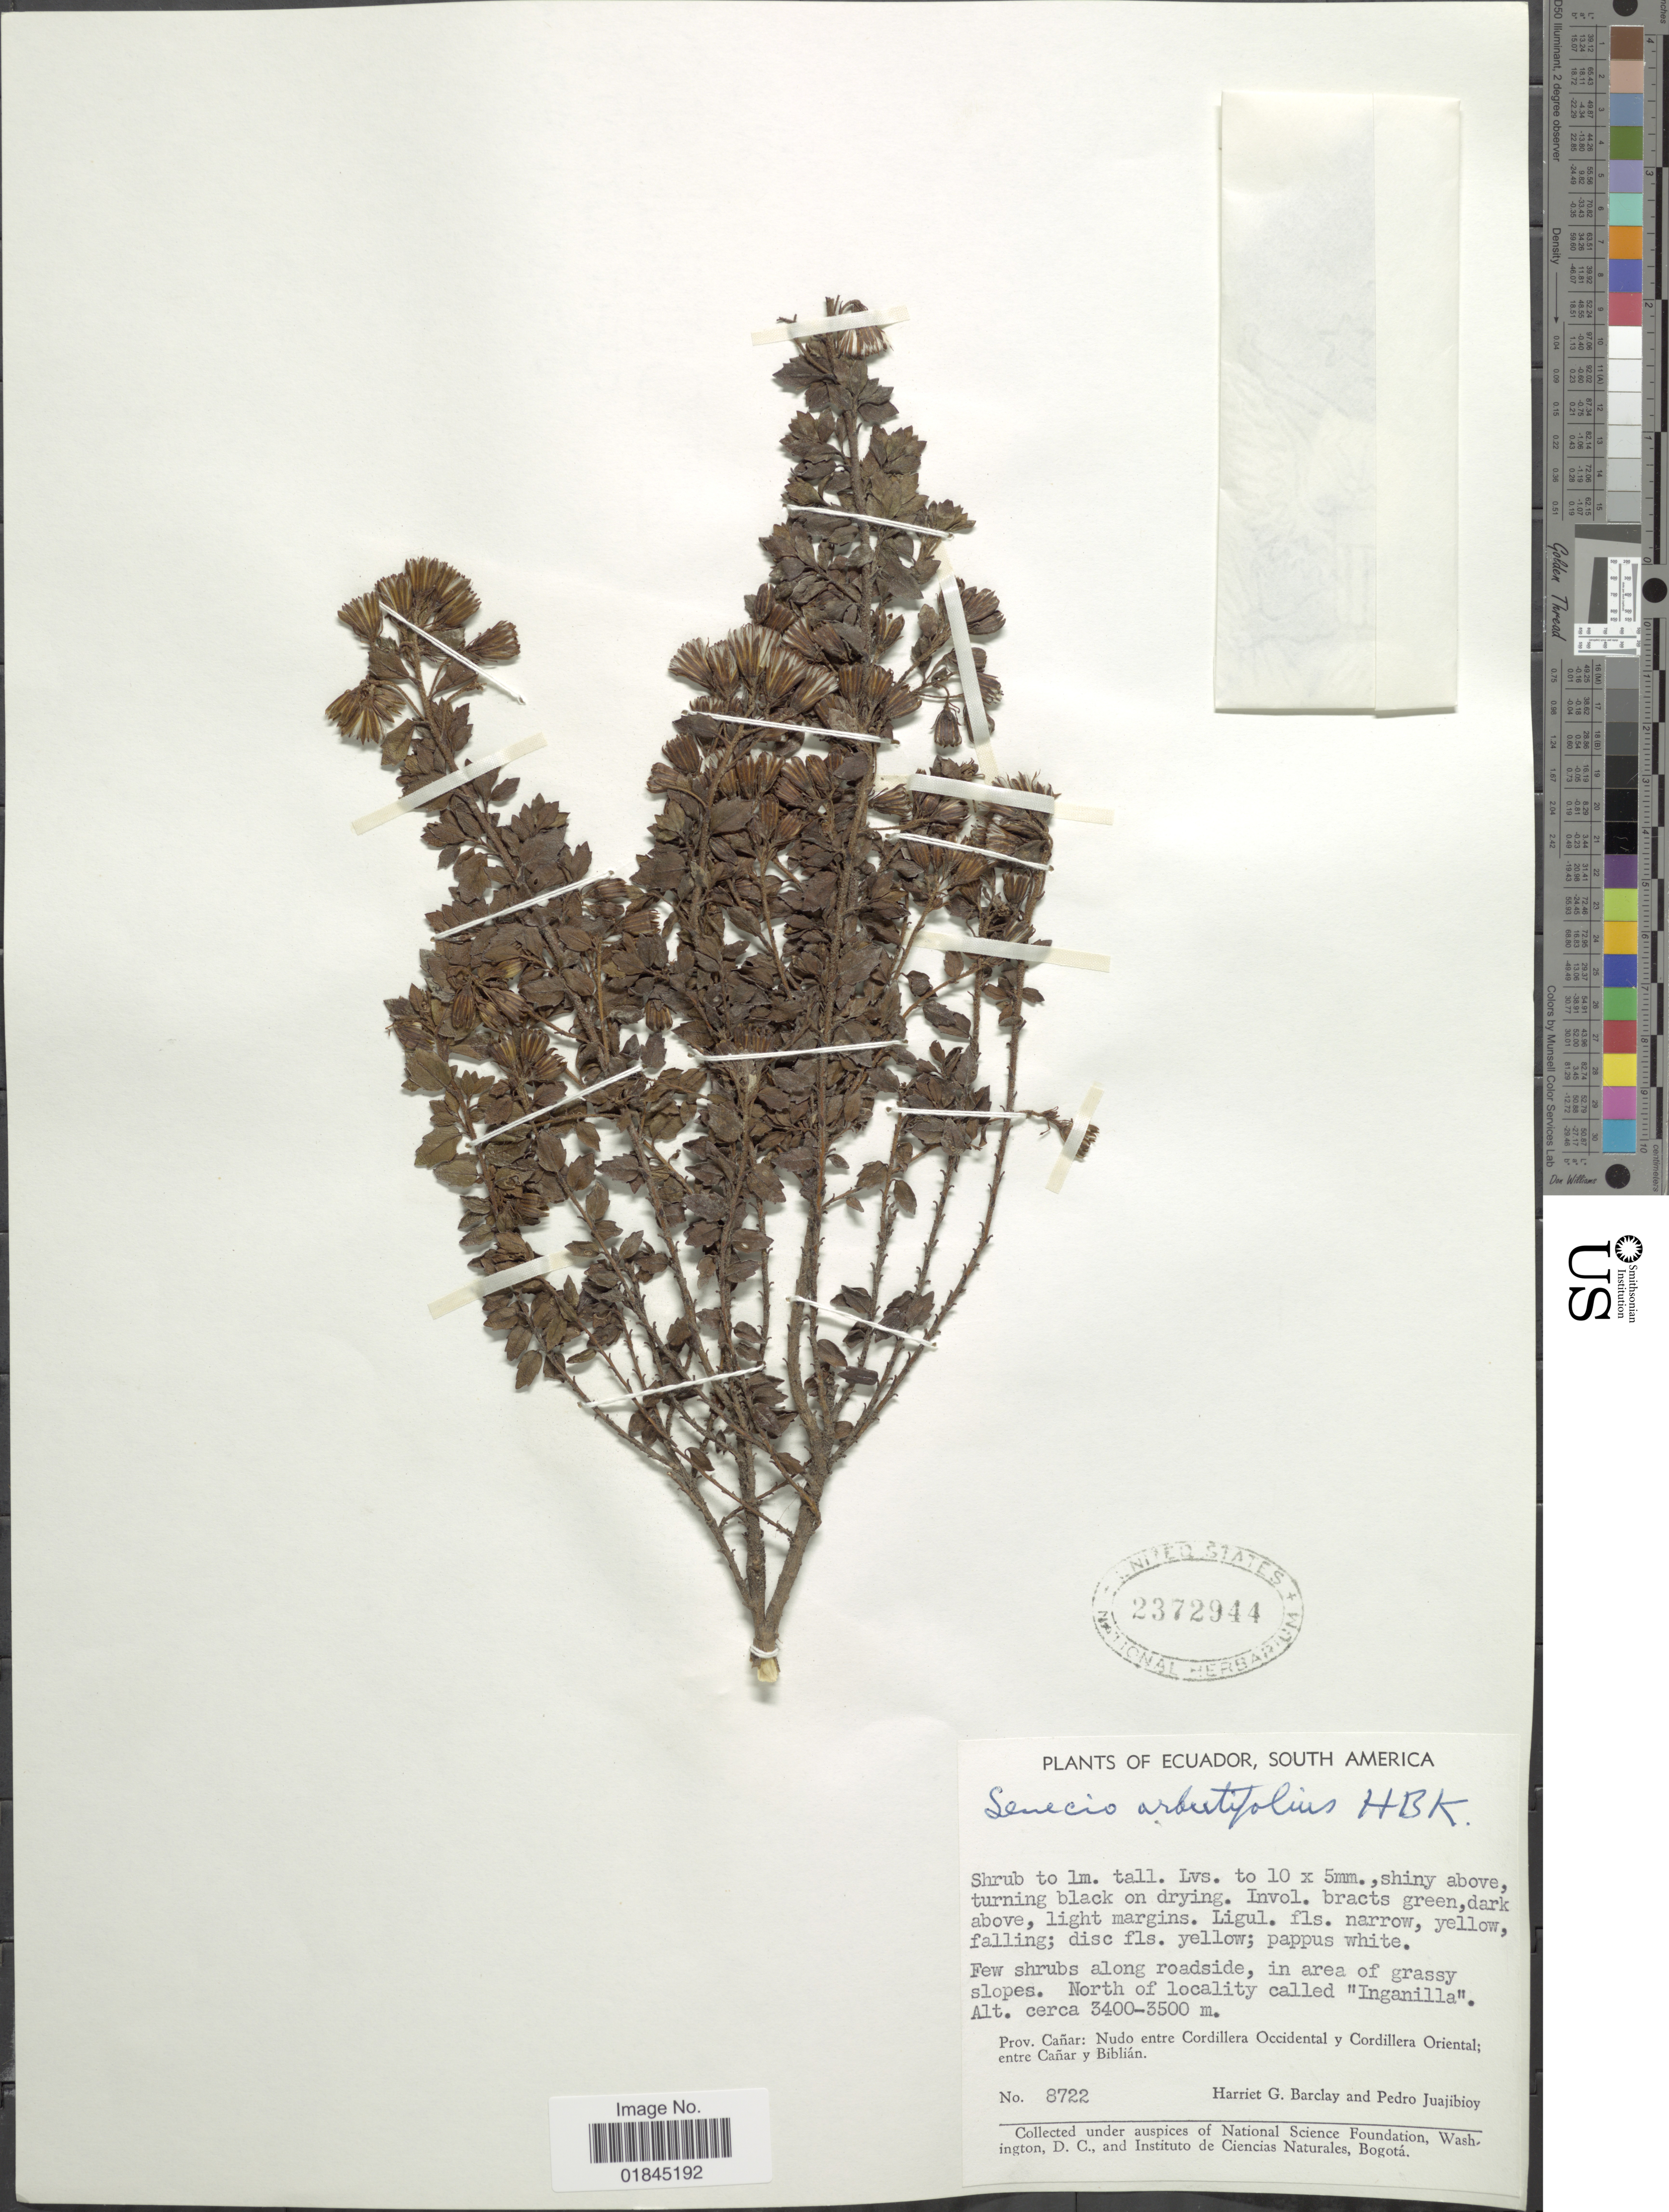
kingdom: Plantae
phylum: Tracheophyta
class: Magnoliopsida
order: Asterales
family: Asteraceae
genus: Pentacalia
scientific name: Pentacalia arbutifolia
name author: (Kunth) Cuatrec.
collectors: H. G. Barclay & P. Juajibioy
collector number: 8722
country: Ecuador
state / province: Cañar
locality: Prov. Cañar: Nudo entre Cordillera Occidental y Cordillera Oriental; entre Cañar y Biblián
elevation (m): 3400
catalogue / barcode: US 2372944